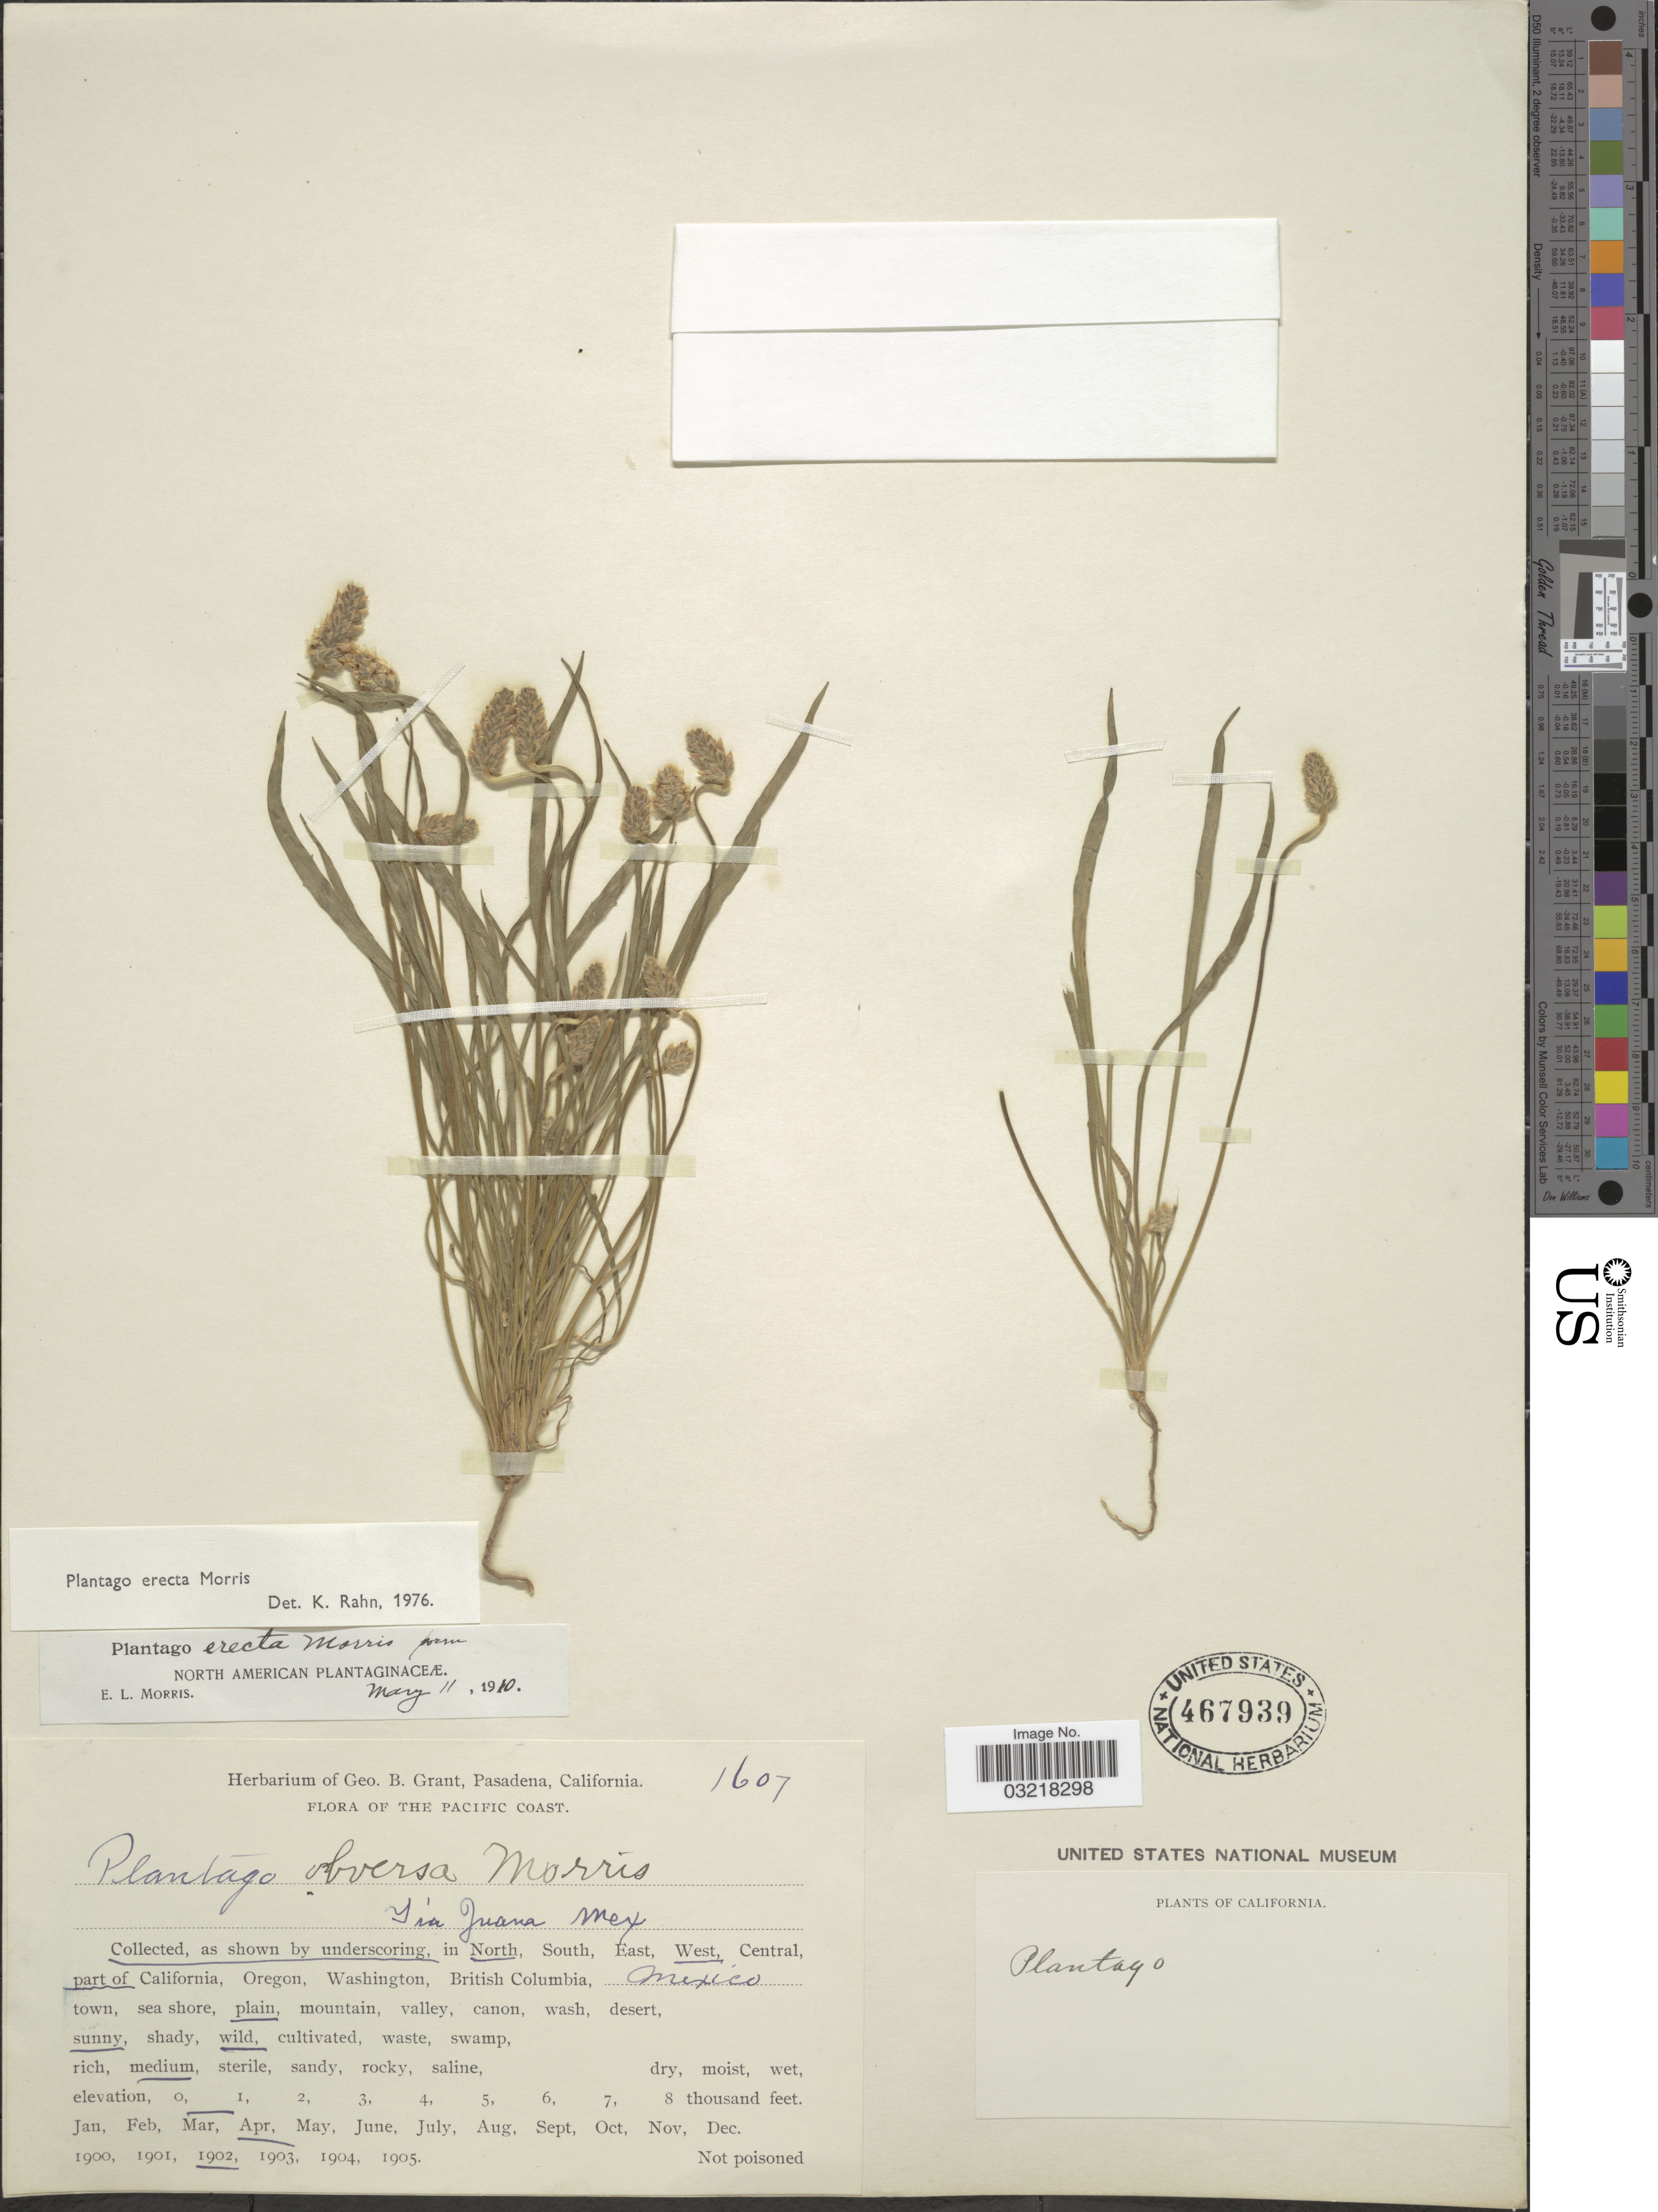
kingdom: Plantae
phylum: Tracheophyta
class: Magnoliopsida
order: Lamiales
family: Plantaginaceae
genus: Plantago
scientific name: Plantago erecta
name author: Morris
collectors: ex herb. Geo. B. Grant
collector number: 1607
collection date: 1902-04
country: United States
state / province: California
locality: The Pacific Coast. North, West, part of California.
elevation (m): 305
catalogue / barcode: US 467939